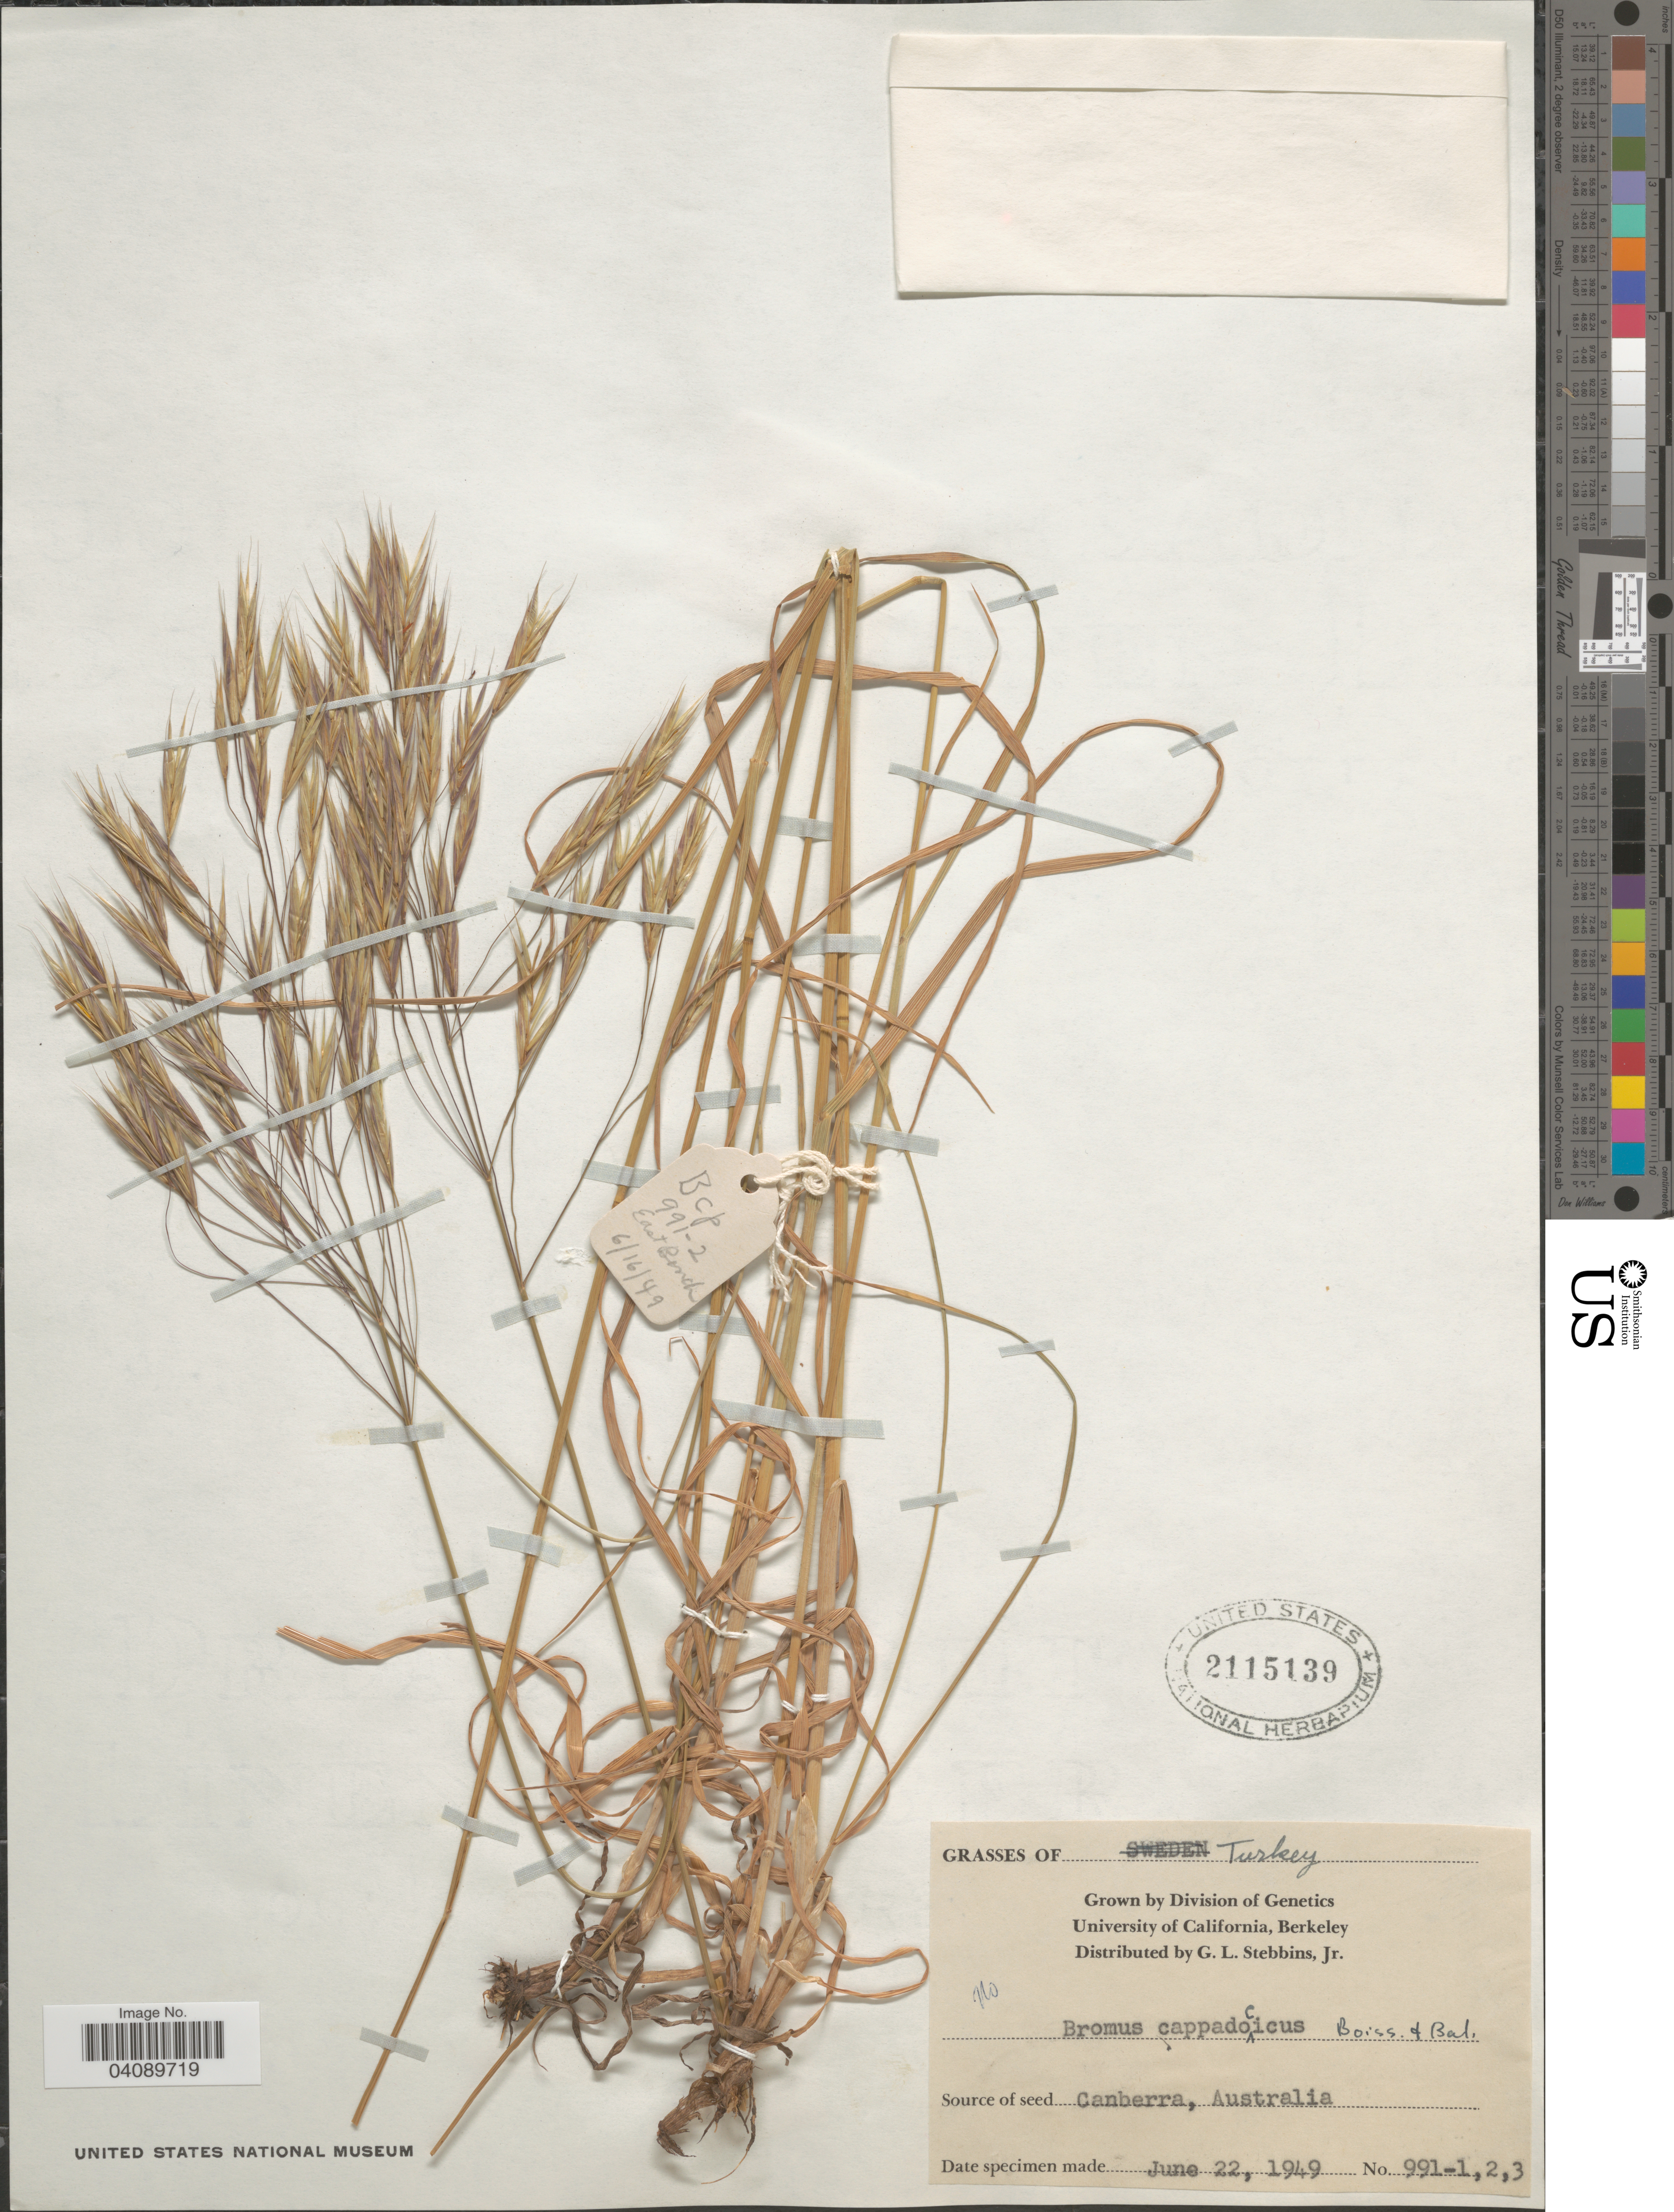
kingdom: Plantae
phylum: Tracheophyta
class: Liliopsida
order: Poales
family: Poaceae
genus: Bromus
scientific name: Bromus cappadocicus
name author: Boiss. & Balansa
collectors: G. L. Stebbins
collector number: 991-1,2,3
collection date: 1949-06-22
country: United States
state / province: California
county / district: Alameda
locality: University of California, Berkeley.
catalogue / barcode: US 2115139